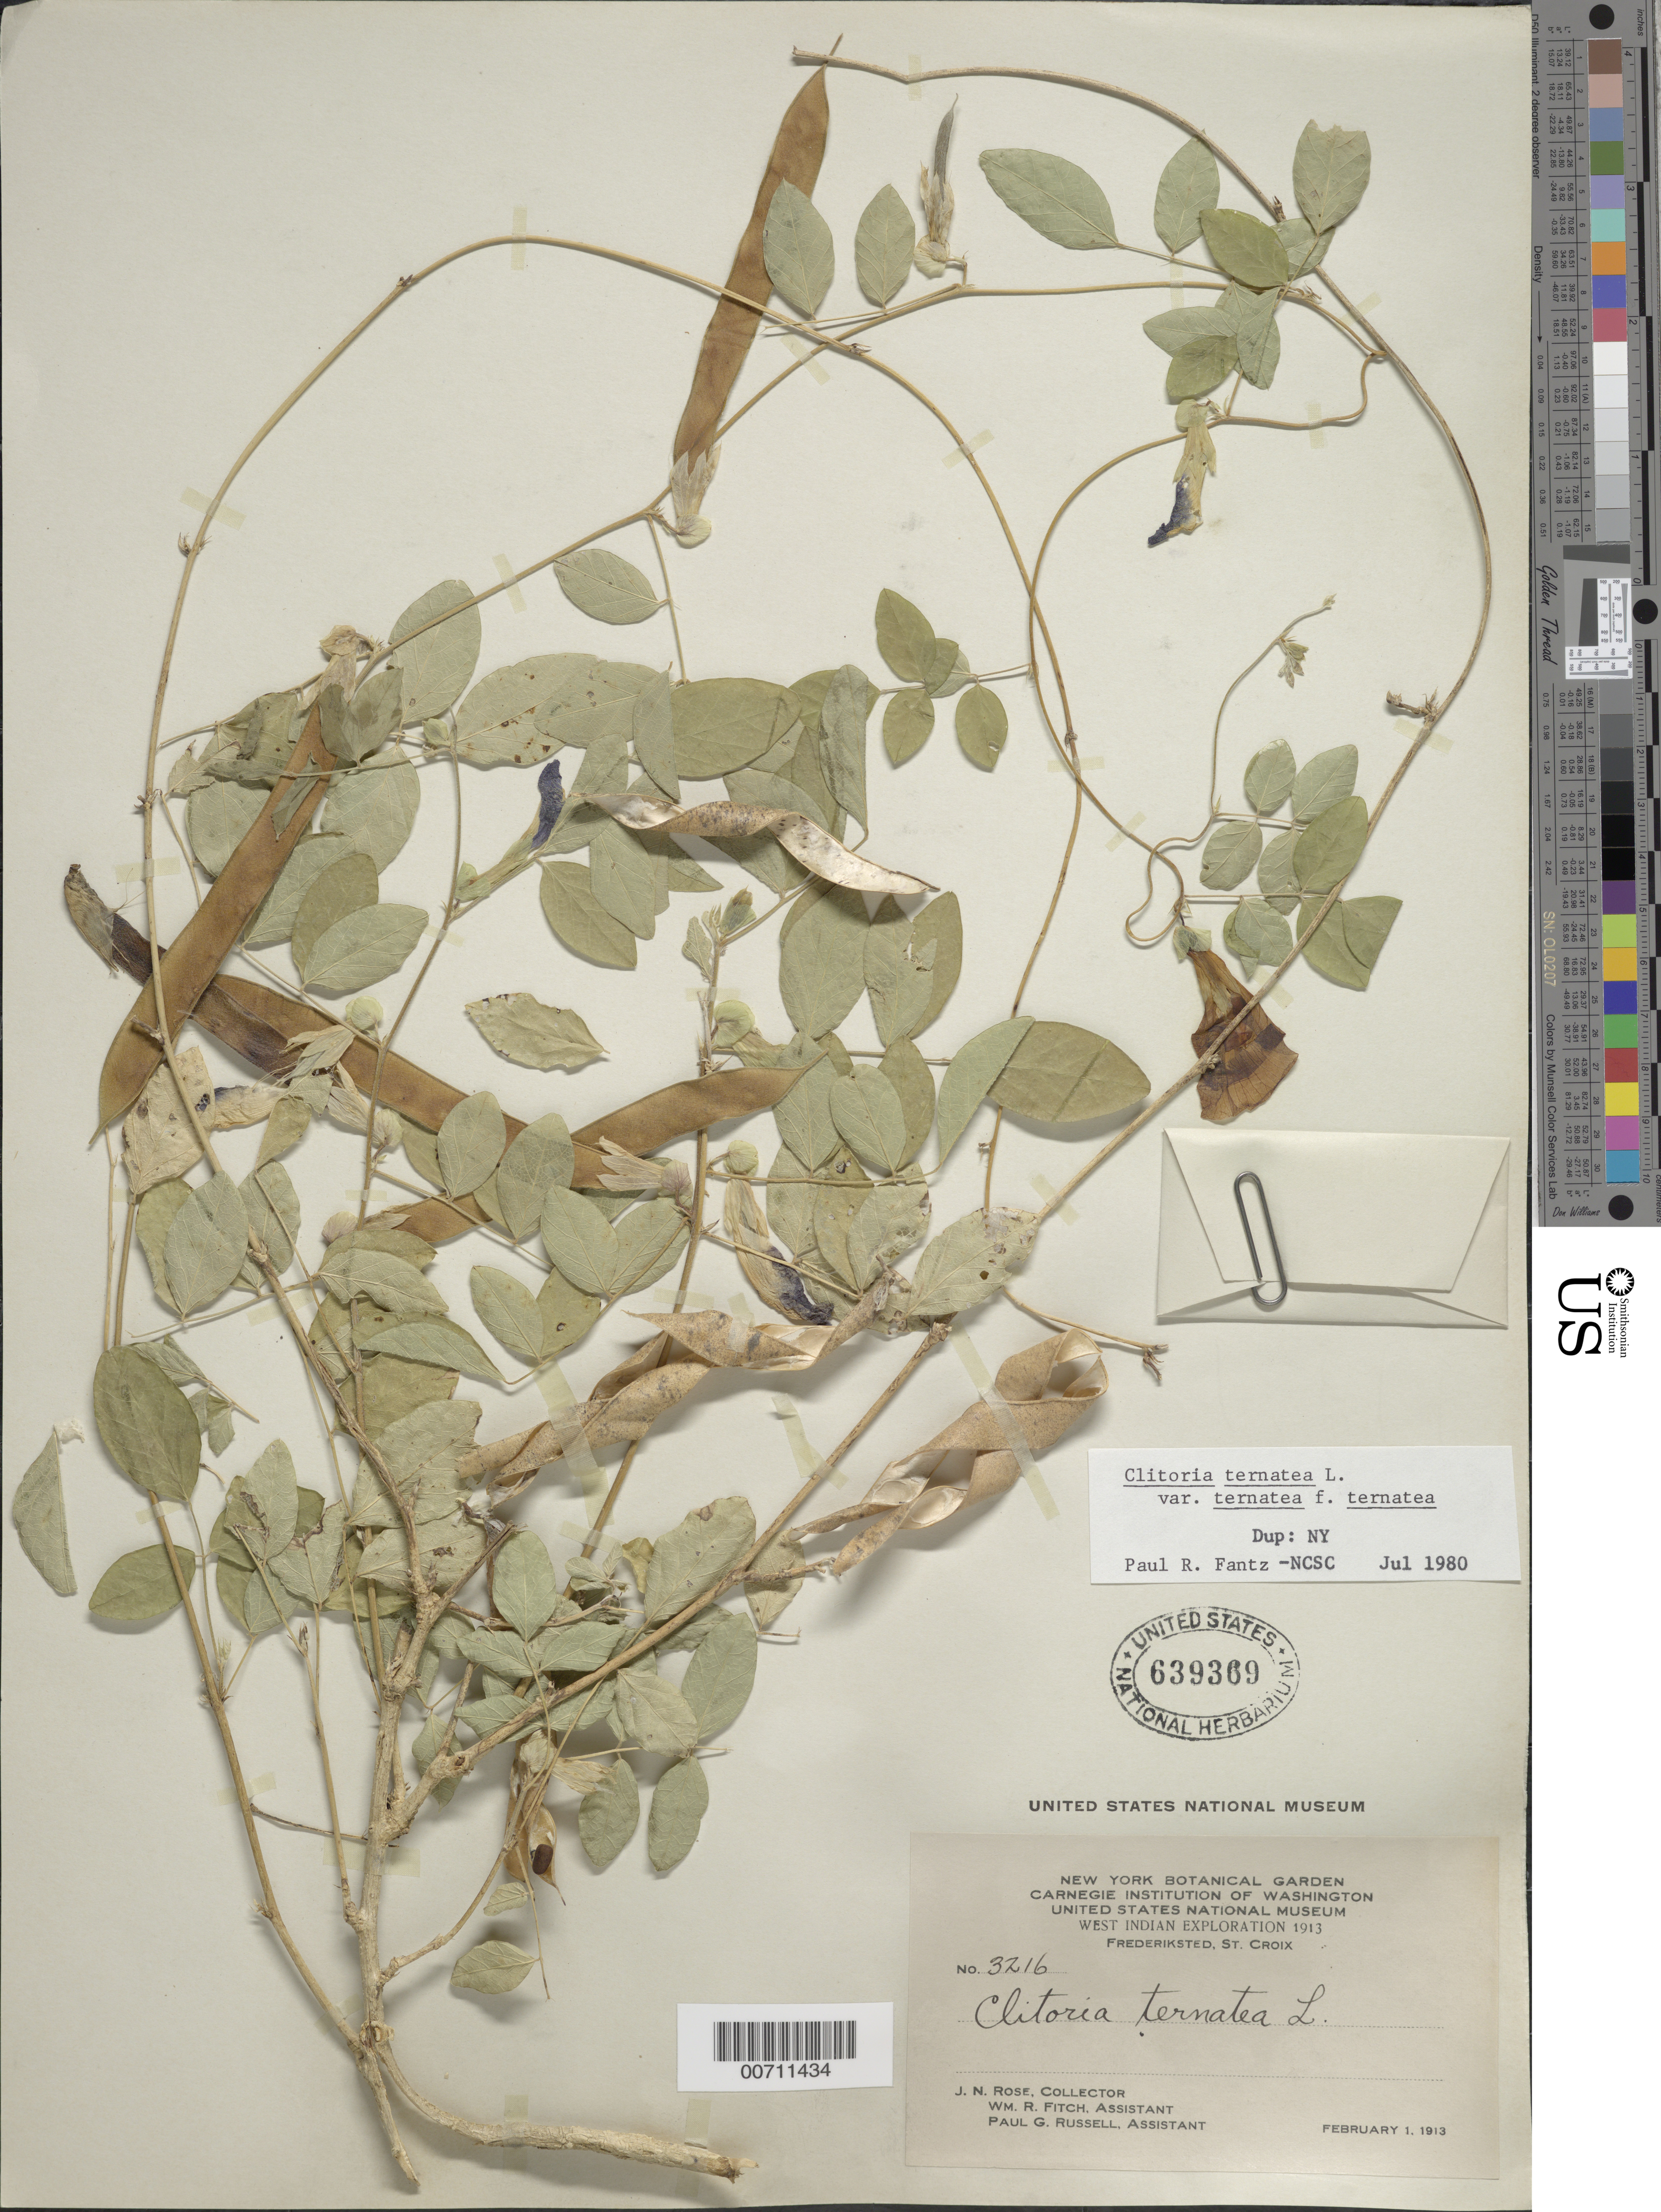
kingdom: Plantae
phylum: Tracheophyta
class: Magnoliopsida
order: Fabales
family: Fabaceae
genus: Clitoria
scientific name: Clitoria ternatea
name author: L.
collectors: J. N. Rose, W. R. Fitch & P. G. Russell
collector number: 3216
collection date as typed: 01 Feb 1913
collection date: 1913-02-01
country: U.S. Virgin Islands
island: St. Croix Island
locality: Frederiksted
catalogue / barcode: US 639369